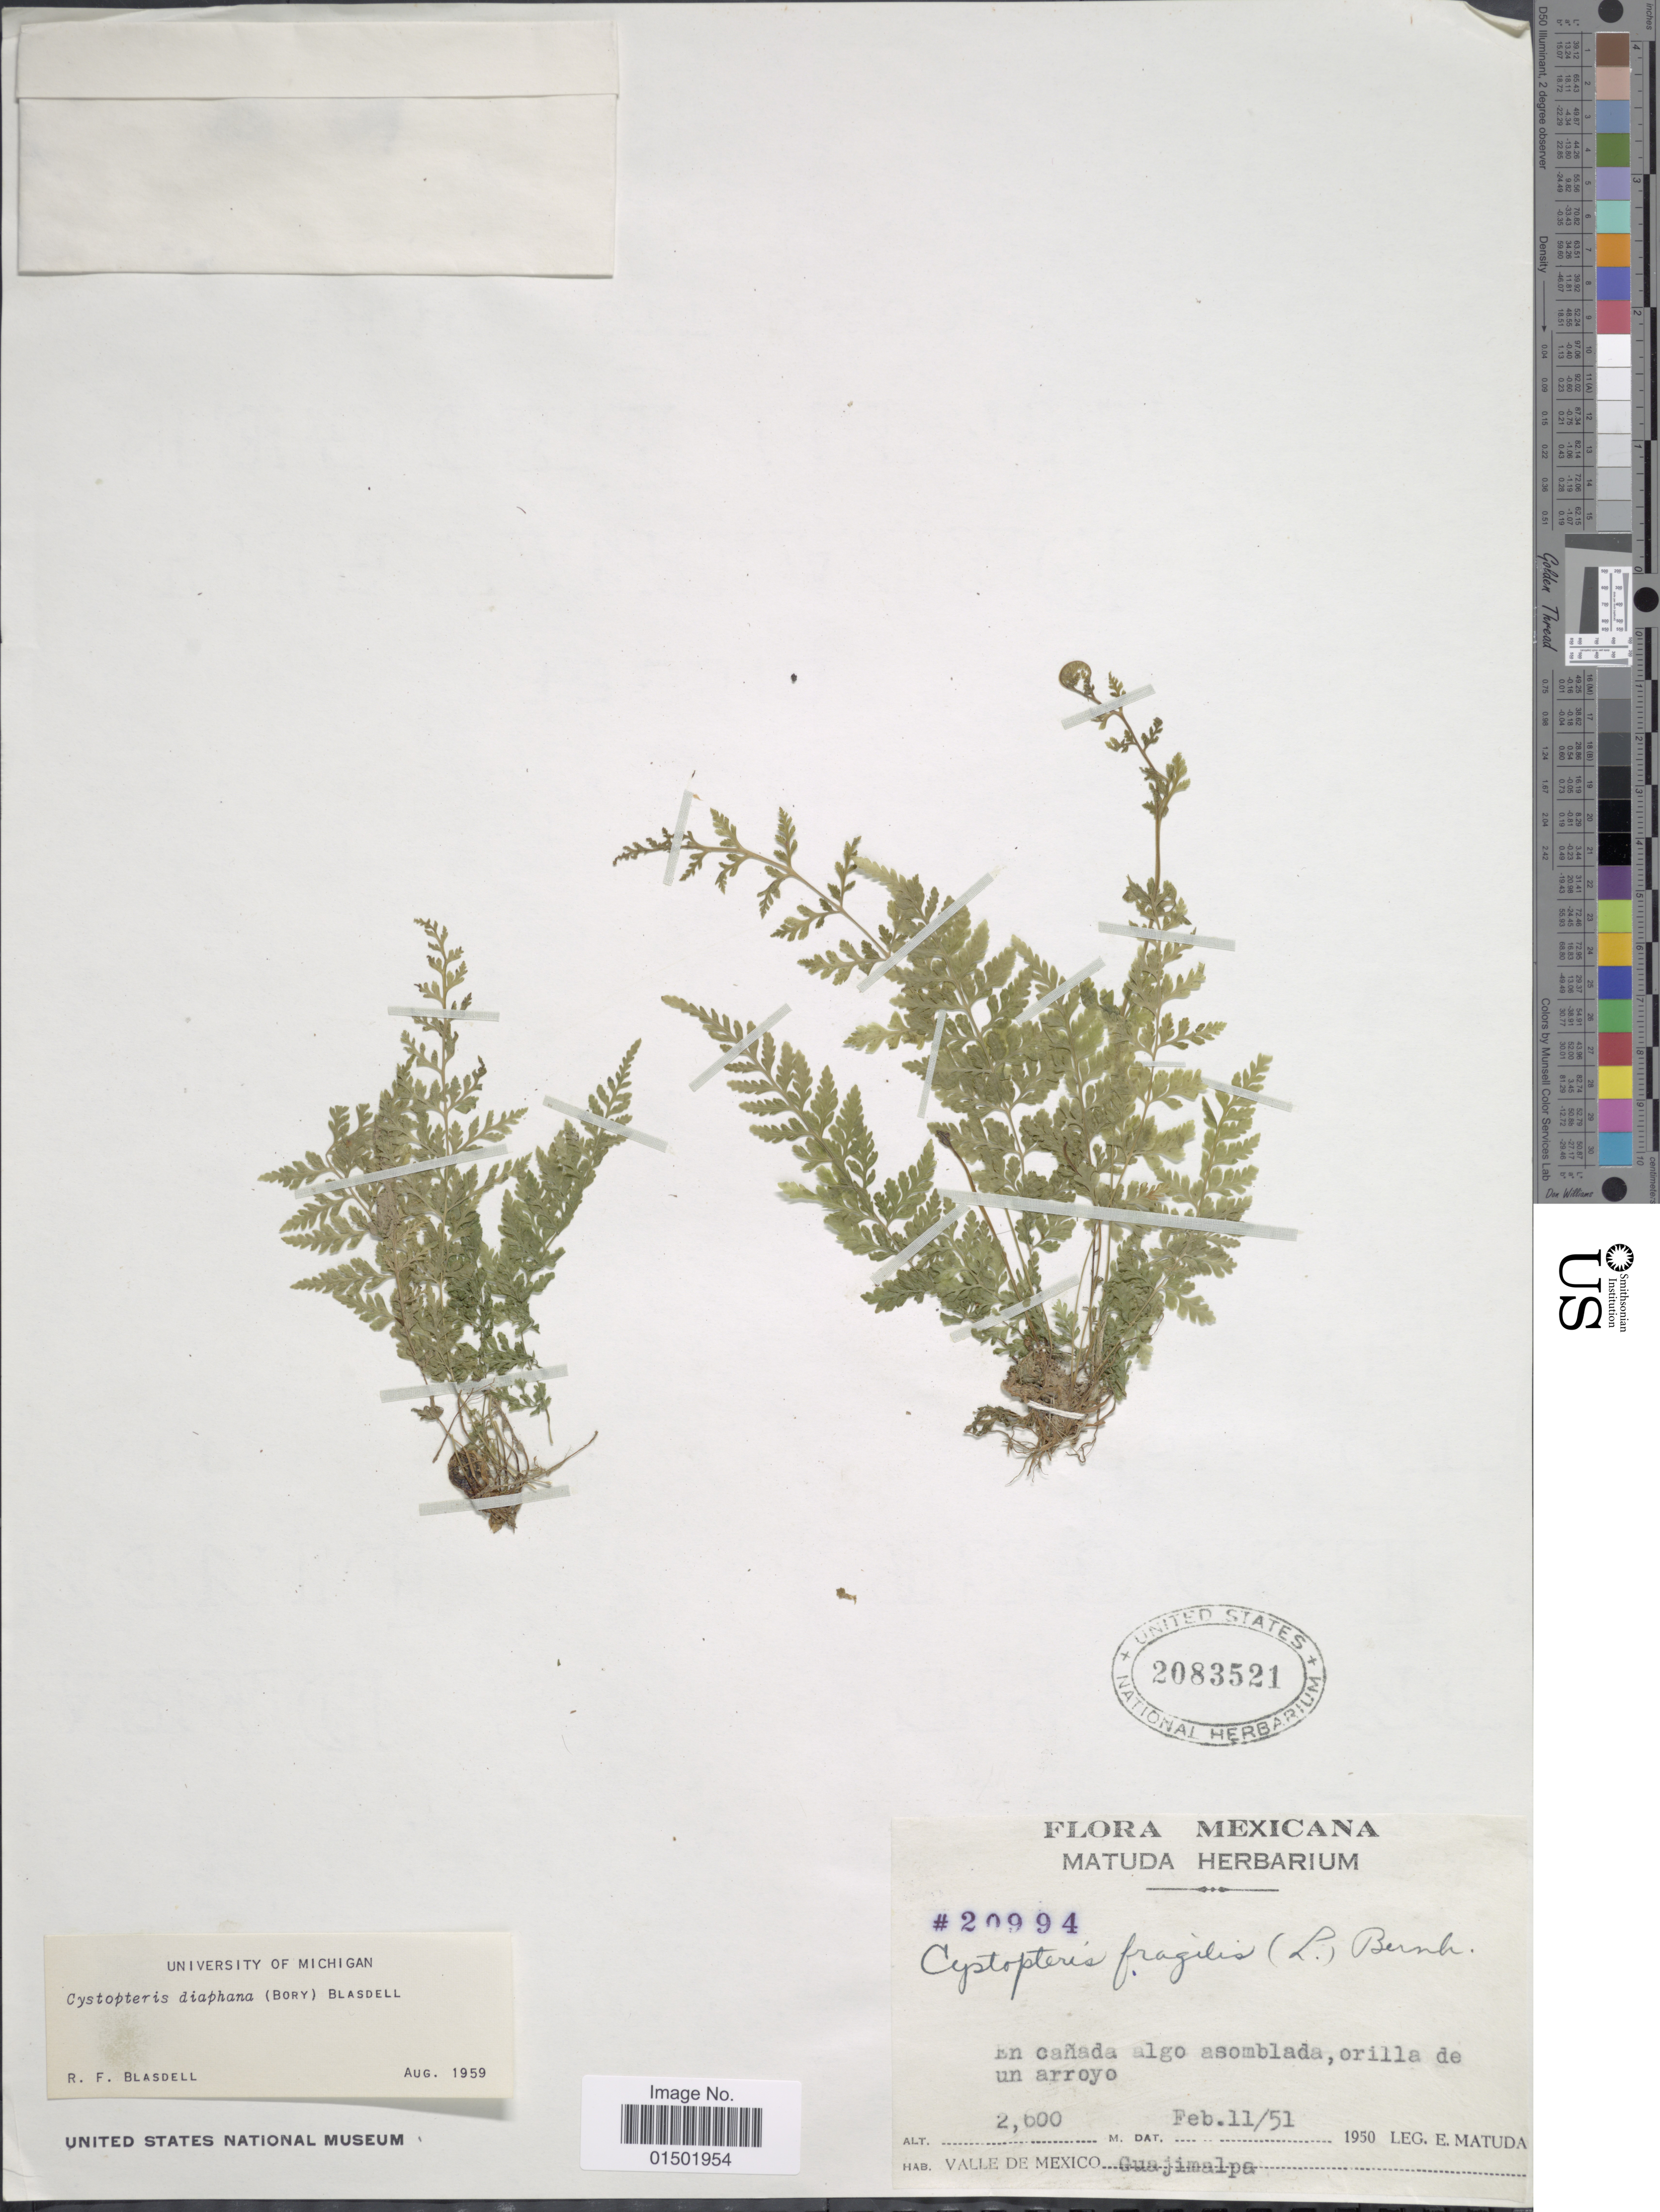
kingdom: Plantae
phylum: Tracheophyta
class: Polypodiopsida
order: Polypodiales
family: Cystopteridaceae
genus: Cystopteris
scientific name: Cystopteris diaphana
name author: (Bory) Blasdell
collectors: E. Matuda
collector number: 20994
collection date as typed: Transcribed d/m/y: 11/2/51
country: Mexico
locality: Valle de Mexico. Guajimalpa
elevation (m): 2600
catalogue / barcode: US 2083521